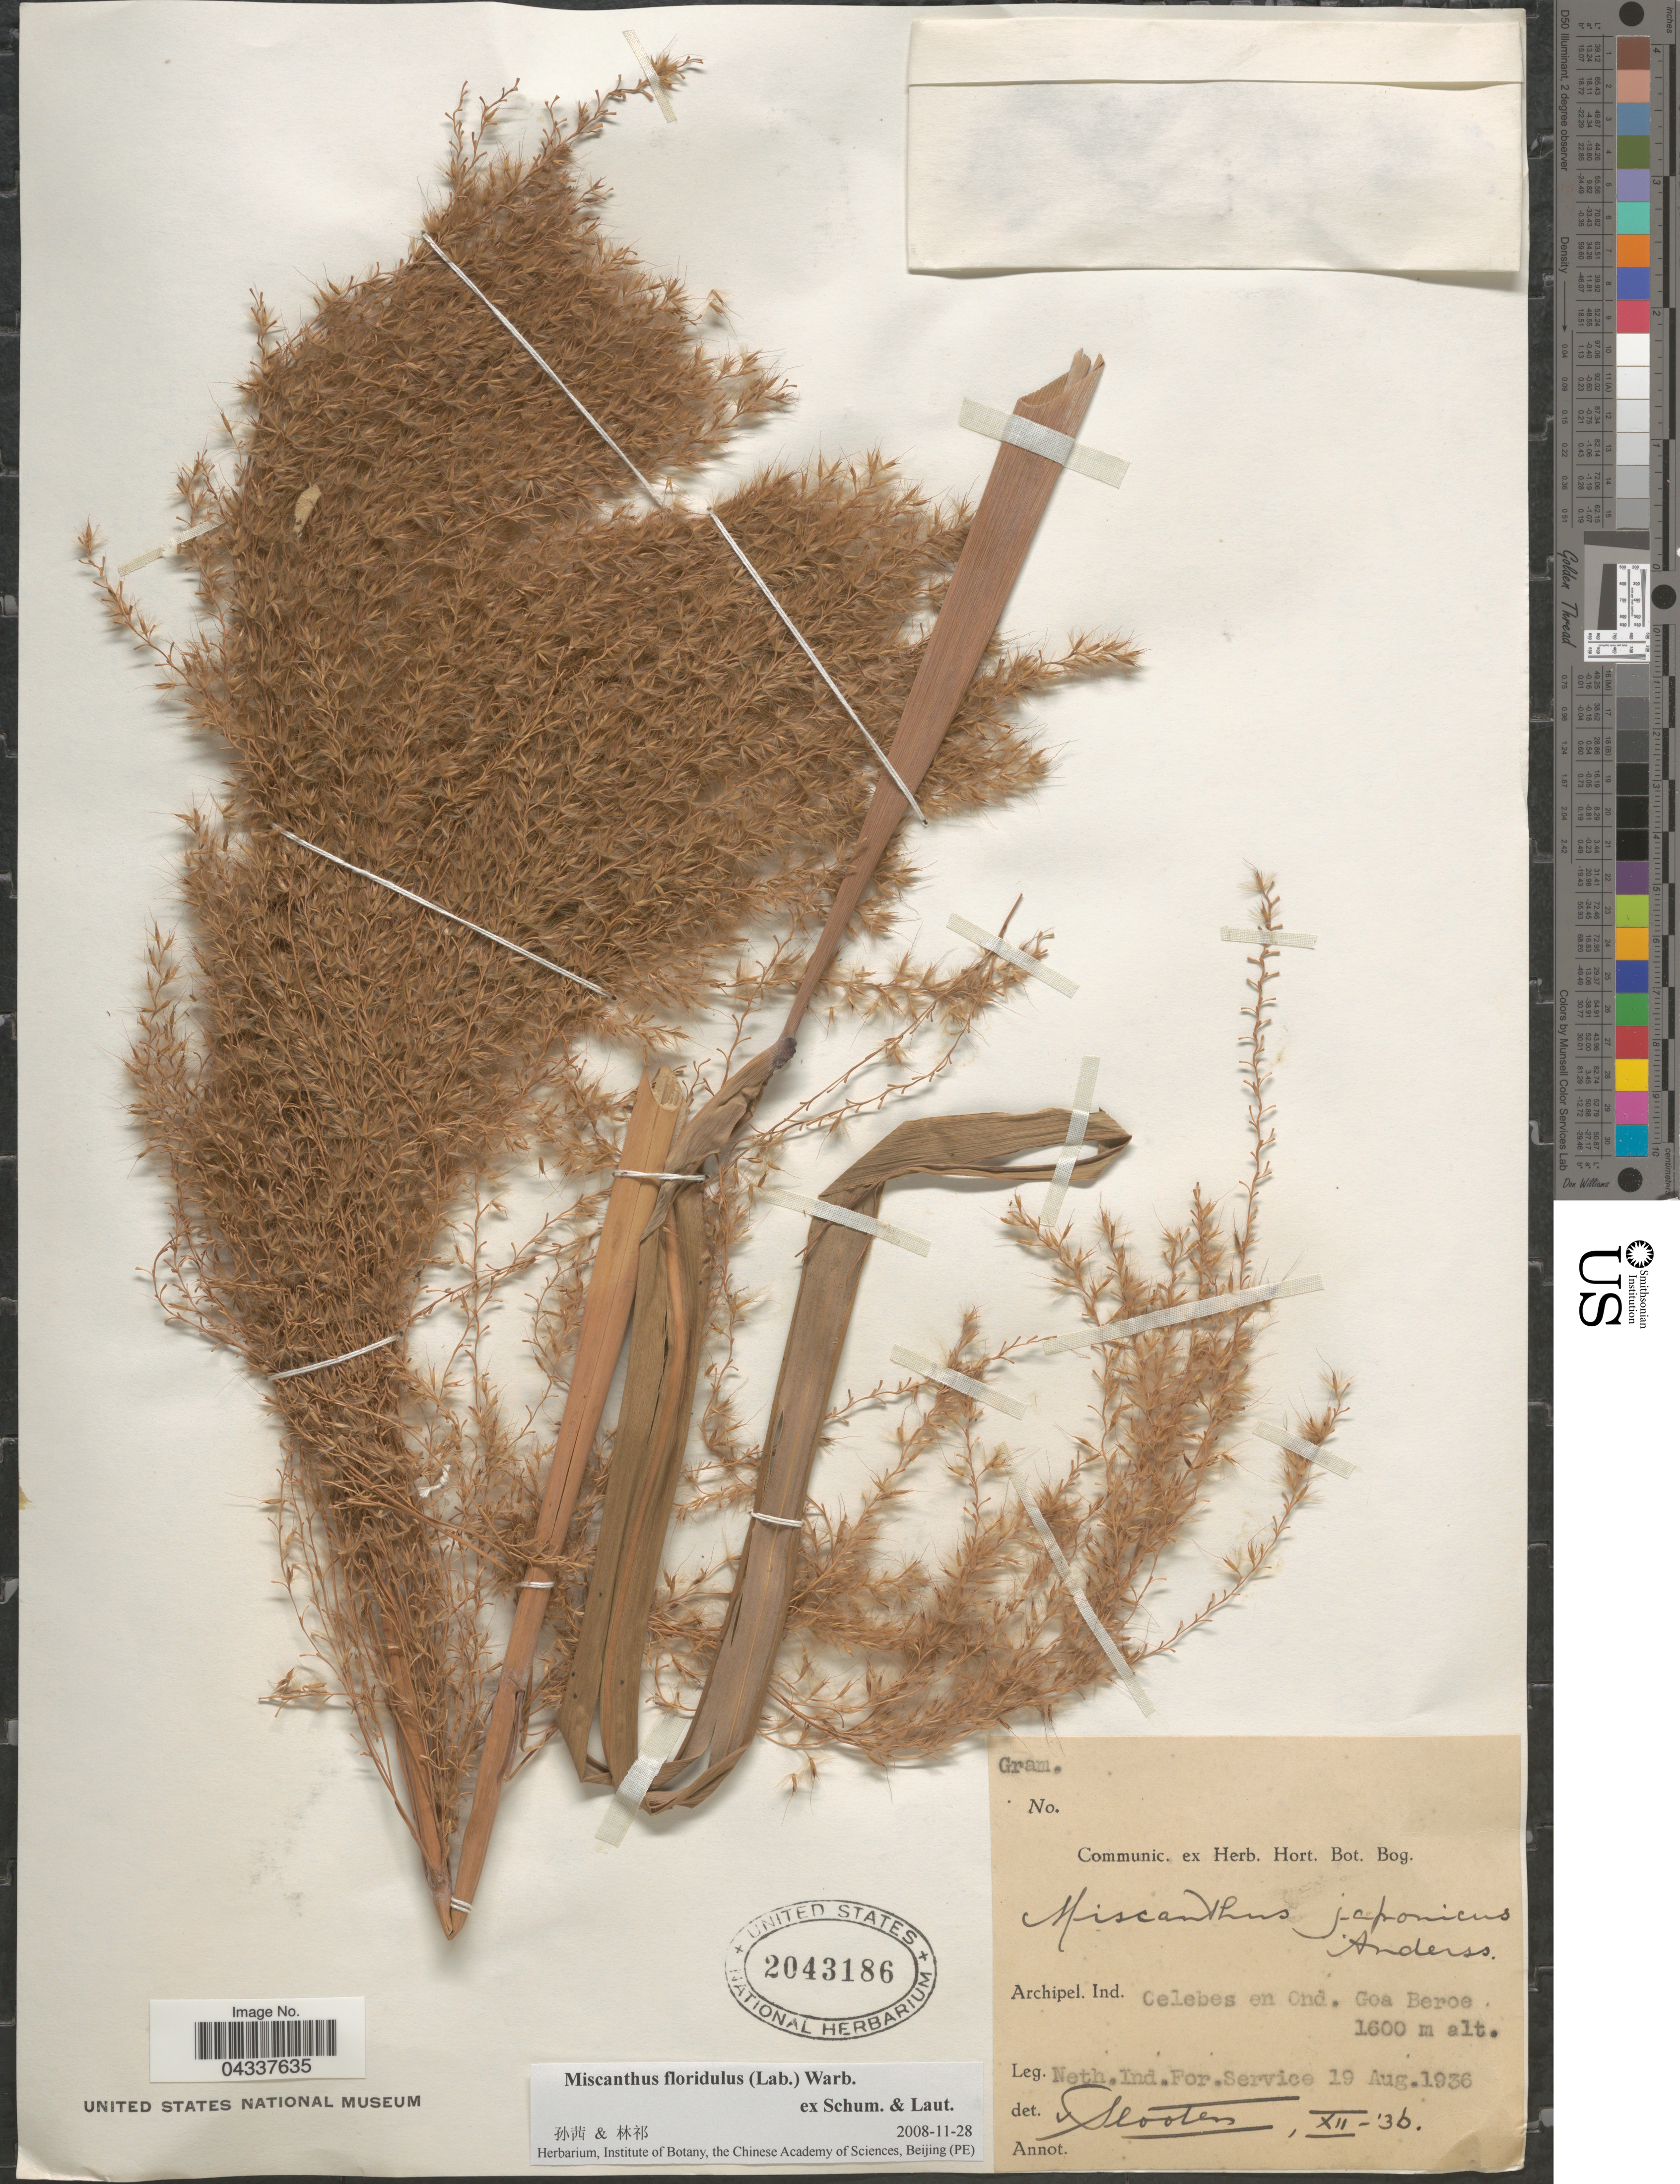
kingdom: Plantae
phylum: Tracheophyta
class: Liliopsida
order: Poales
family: Poaceae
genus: Miscanthus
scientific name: Miscanthus floridulus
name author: (Labill.) Warb.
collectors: Neth. Ind. For. Service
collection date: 1936-08-19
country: Indonesia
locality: Archipel. Ind. Celebes en Ond. Goa Beroe.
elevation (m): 1600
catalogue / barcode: US 2043186